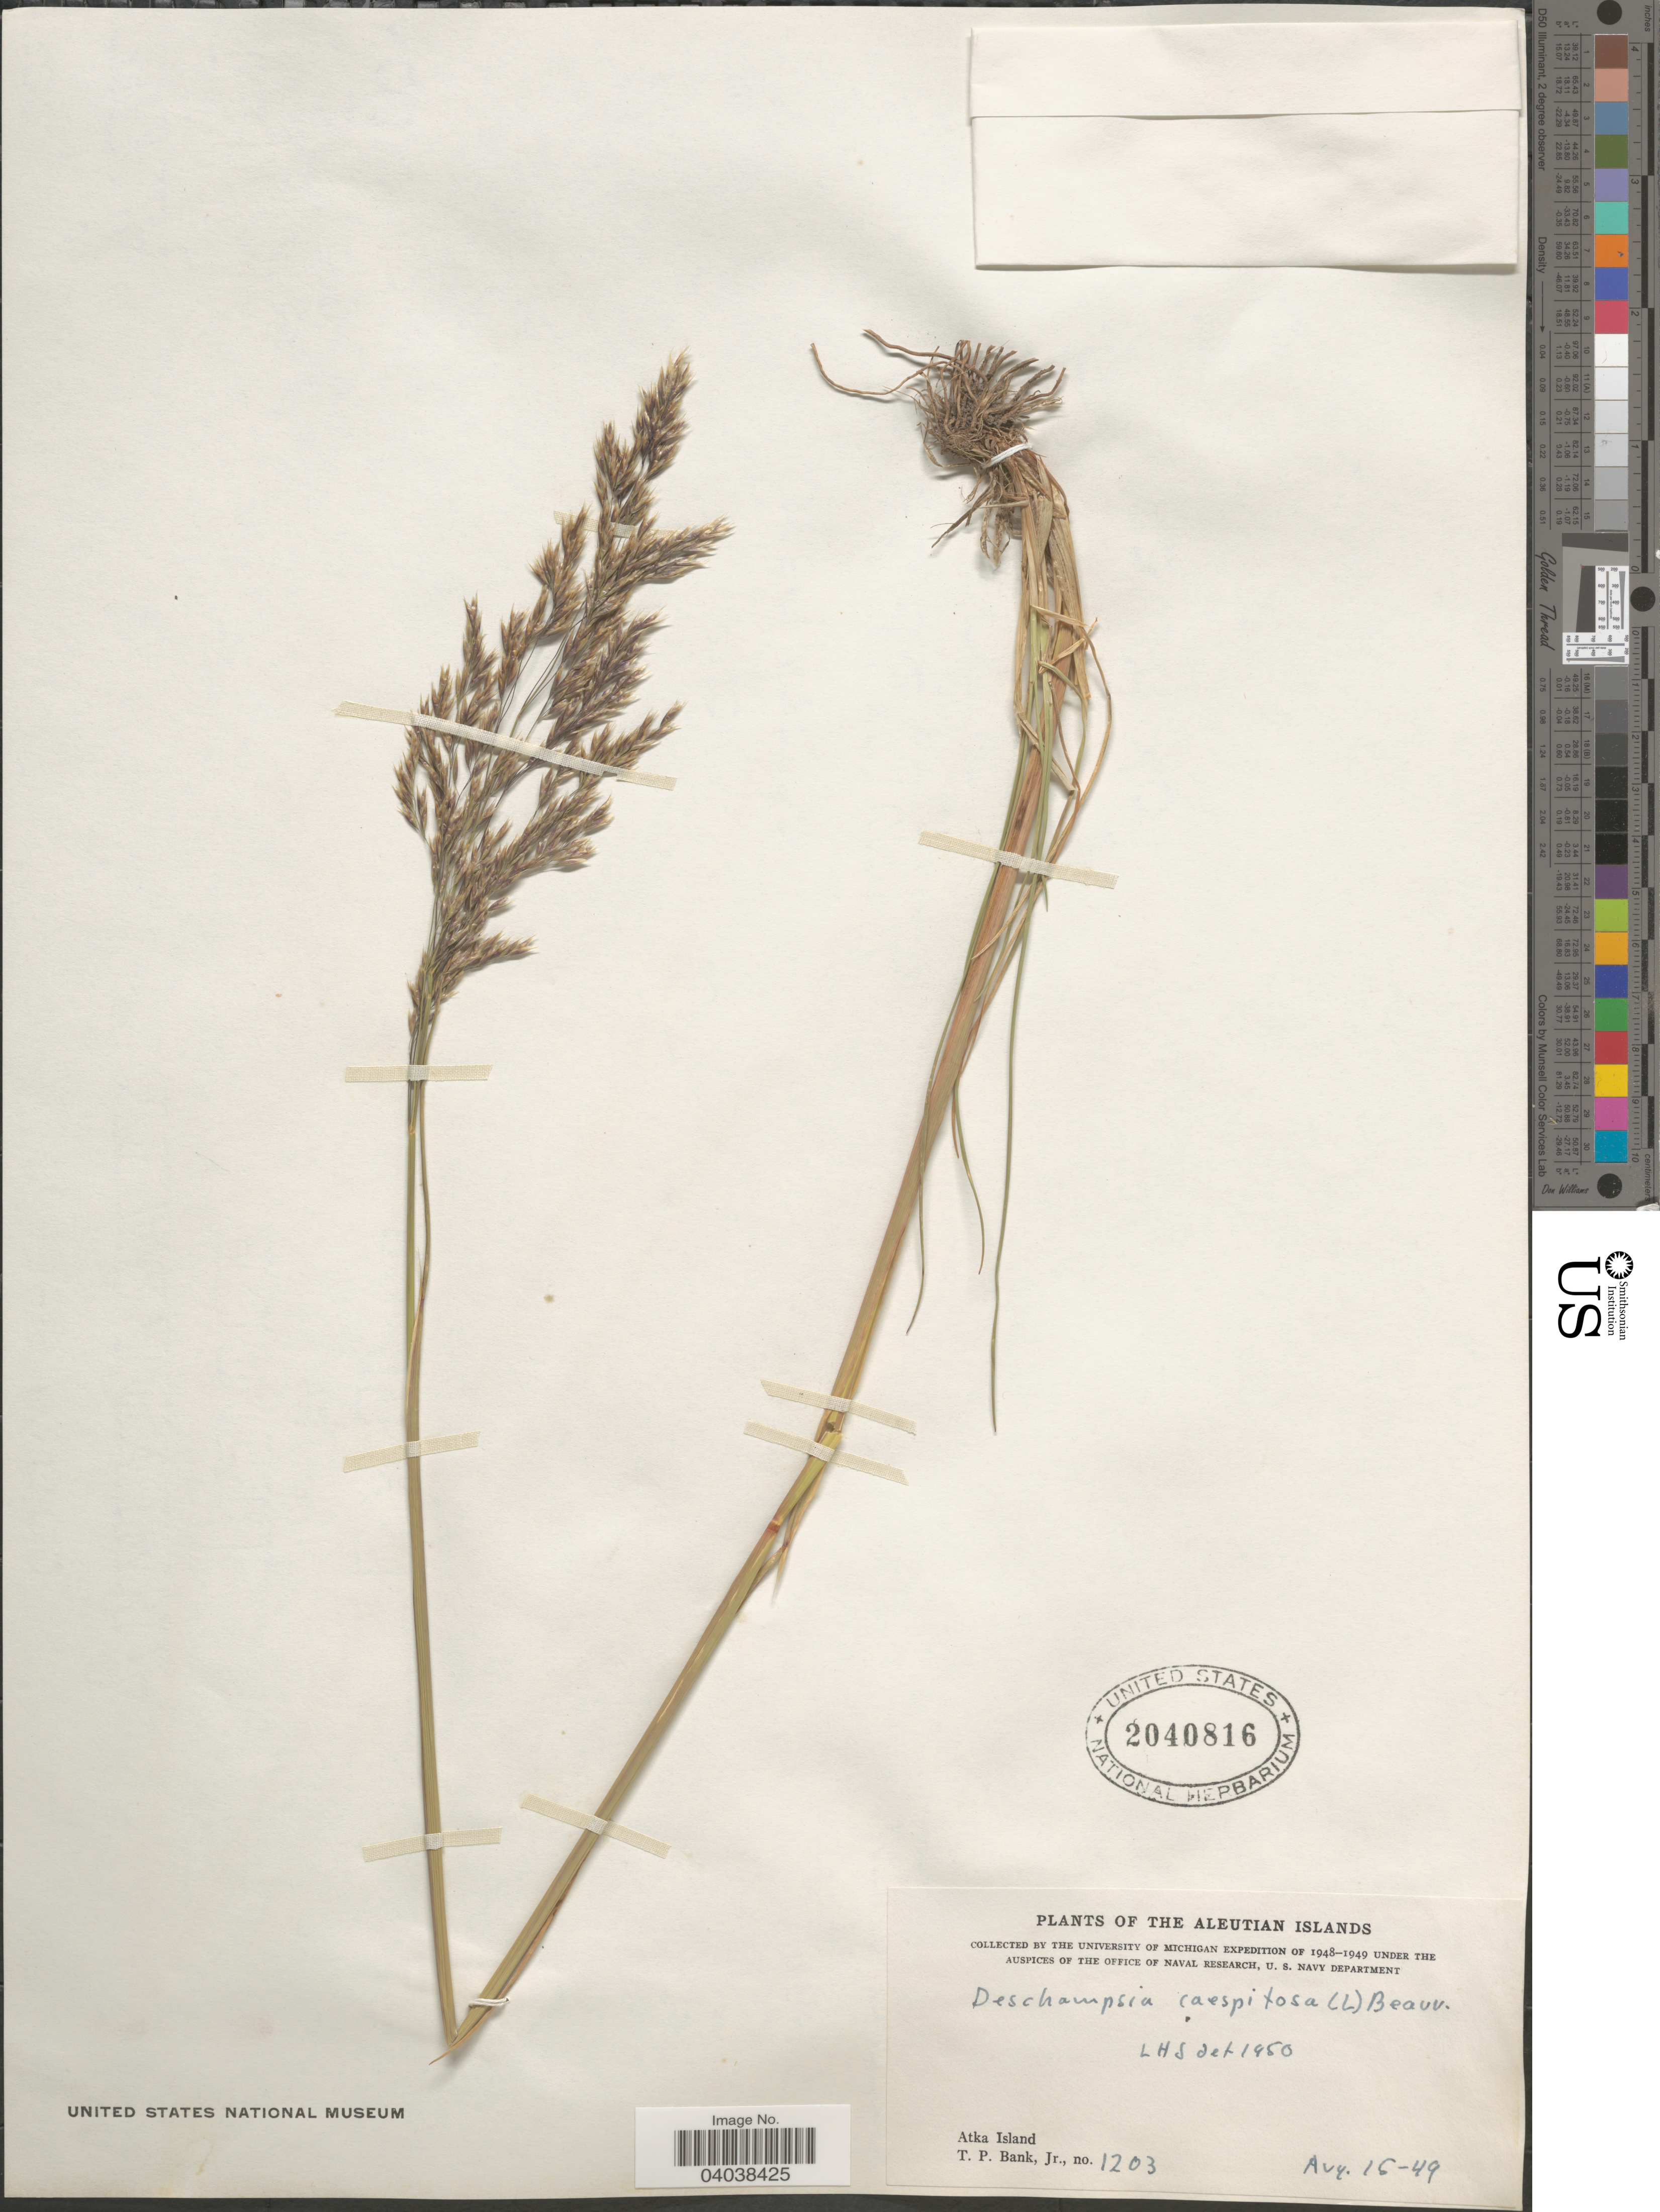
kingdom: Plantae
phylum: Tracheophyta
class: Liliopsida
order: Poales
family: Poaceae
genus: Deschampsia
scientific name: Deschampsia cespitosa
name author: (L.) P. Beauv.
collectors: T. Bank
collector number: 1203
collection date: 1949-08-16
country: United States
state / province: Alaska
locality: Aleutian Islands. Atka Island.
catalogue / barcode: US 2040816